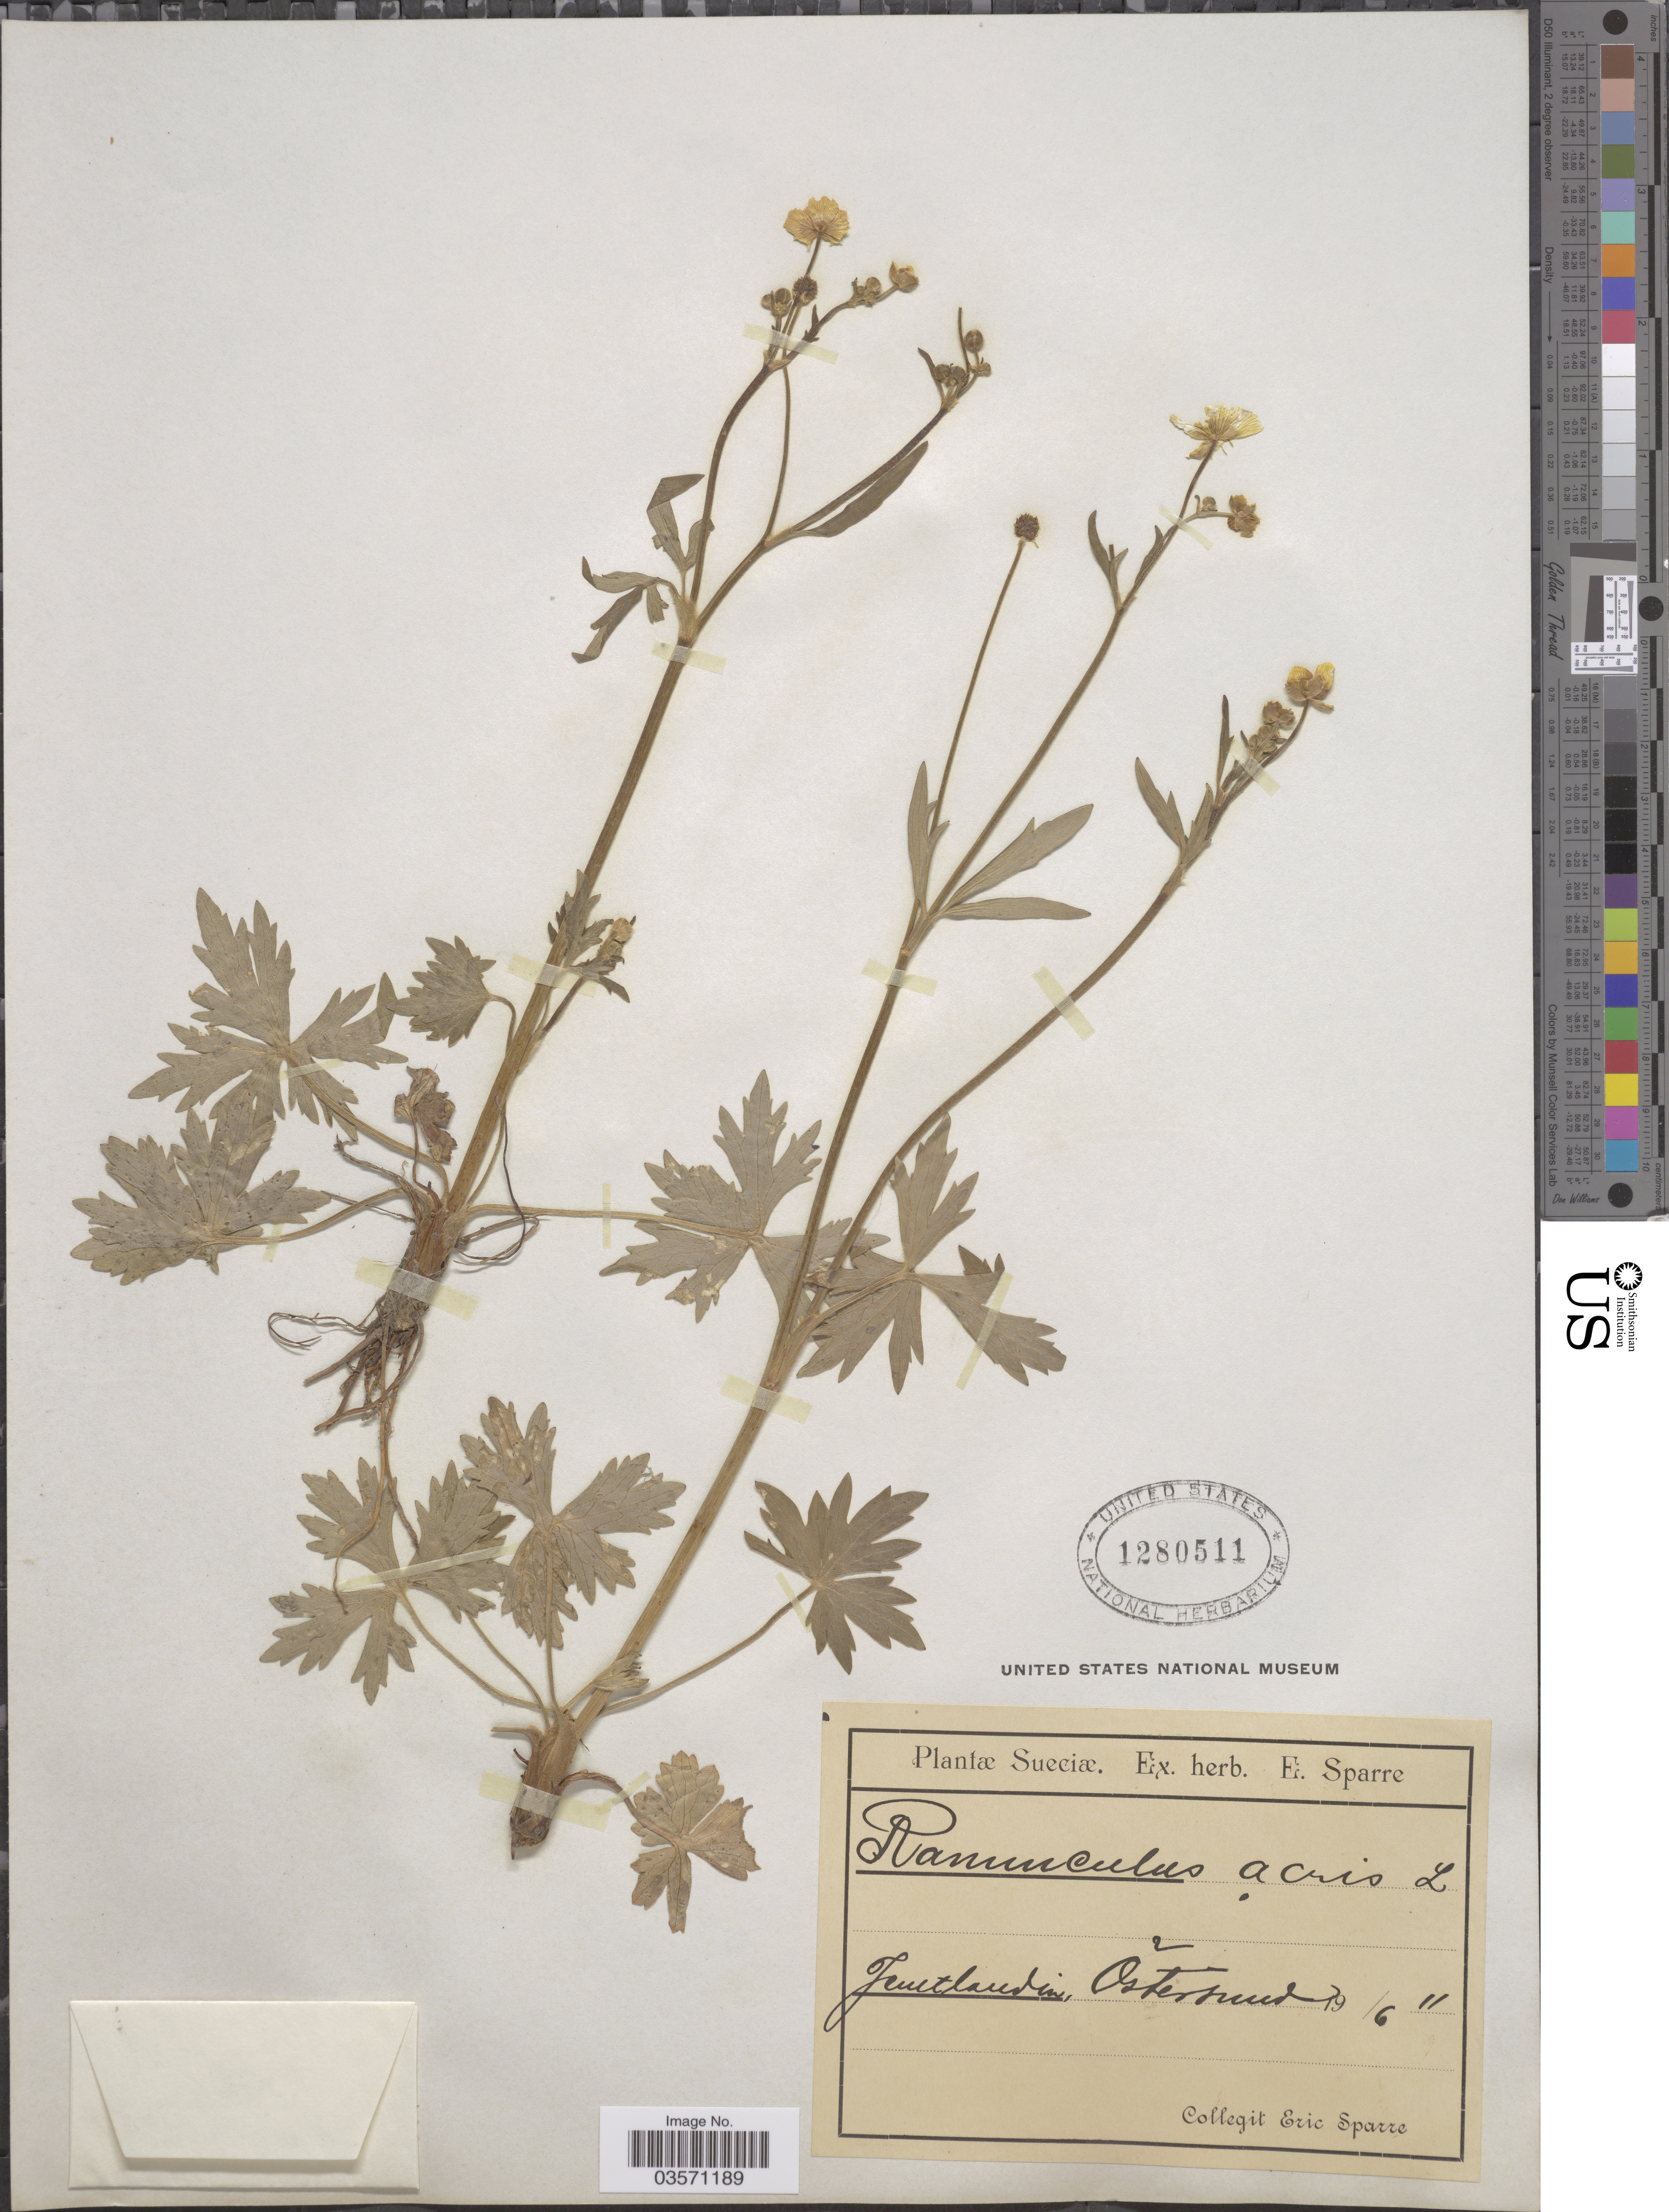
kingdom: Plantae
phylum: Tracheophyta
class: Magnoliopsida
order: Ranunculales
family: Ranunculaceae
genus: Ranunculus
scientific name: Ranunculus acris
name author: L.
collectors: E. Sparre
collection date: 1911-06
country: Sweden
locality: Suecicæ Jemtlandia, Ostersund.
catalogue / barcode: US 1280511